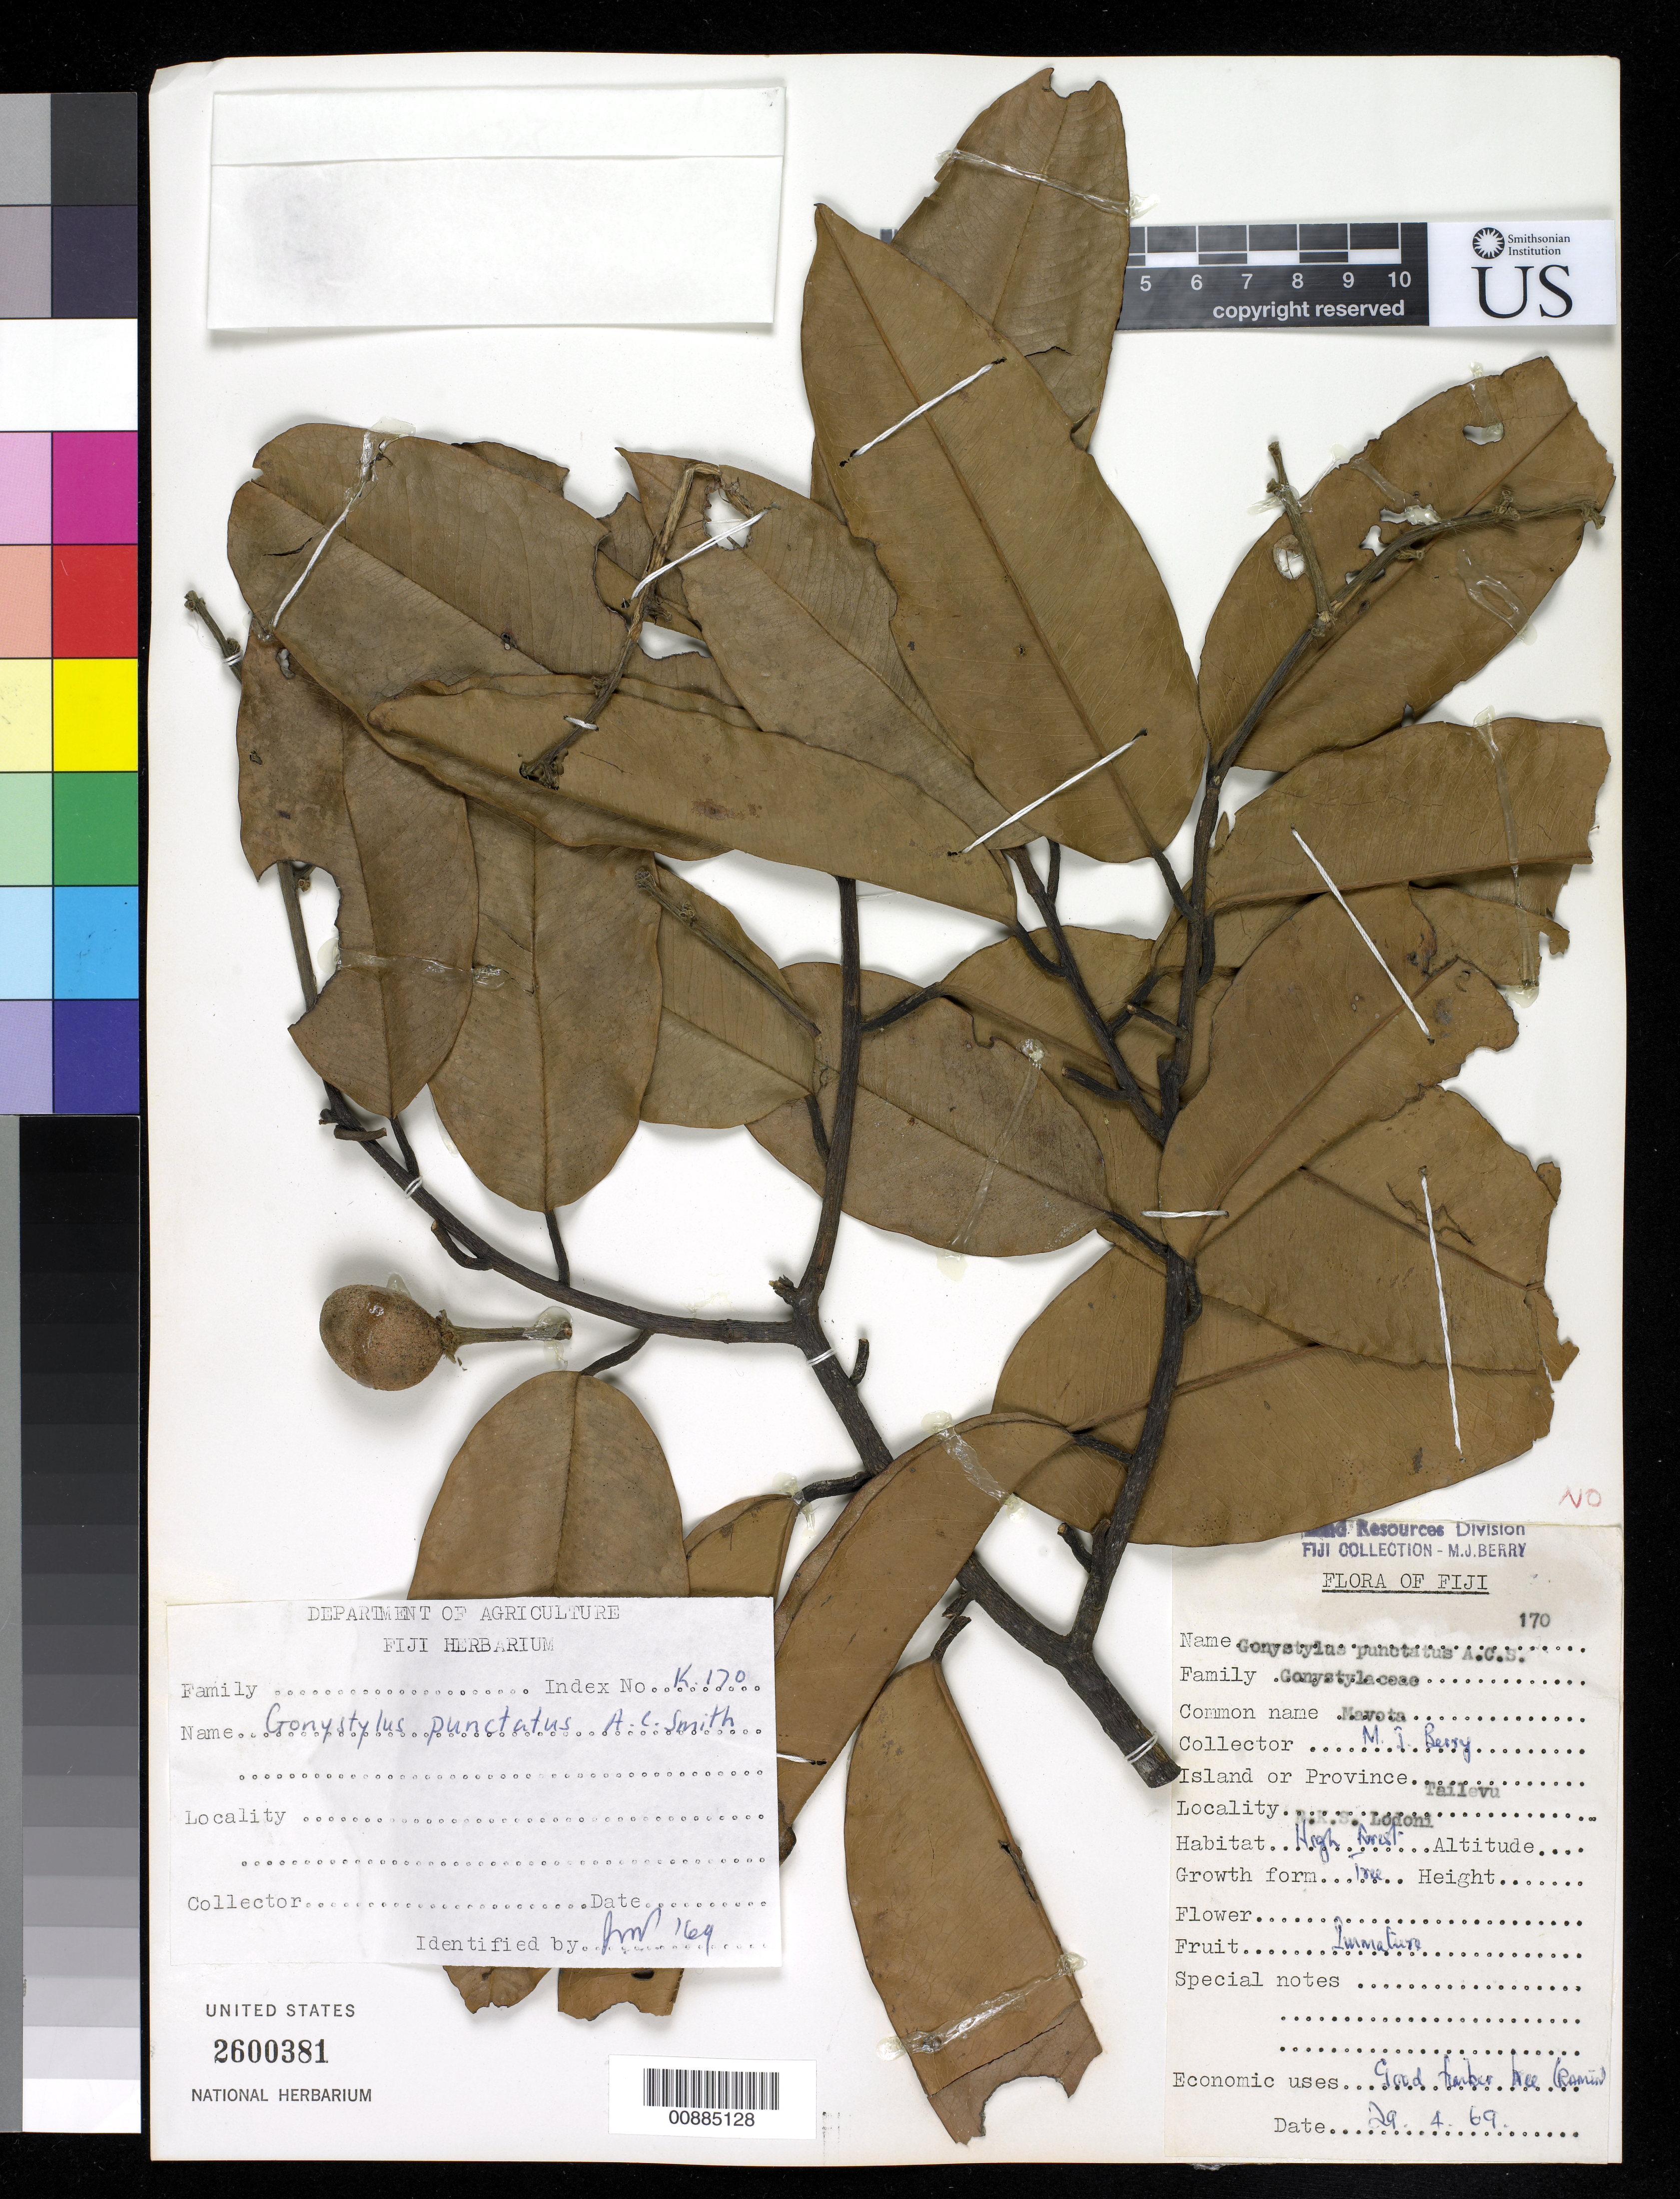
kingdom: Plantae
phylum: Tracheophyta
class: Magnoliopsida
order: Malvales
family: Thymelaeaceae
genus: Gonystylus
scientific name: Gonystylus punctatus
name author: A.C. Sm.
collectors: M. Berry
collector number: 170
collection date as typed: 29 Apr 1969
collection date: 1969-04-29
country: Fiji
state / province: Tailevu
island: Viti Levu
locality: Lodoni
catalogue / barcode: US 2600381